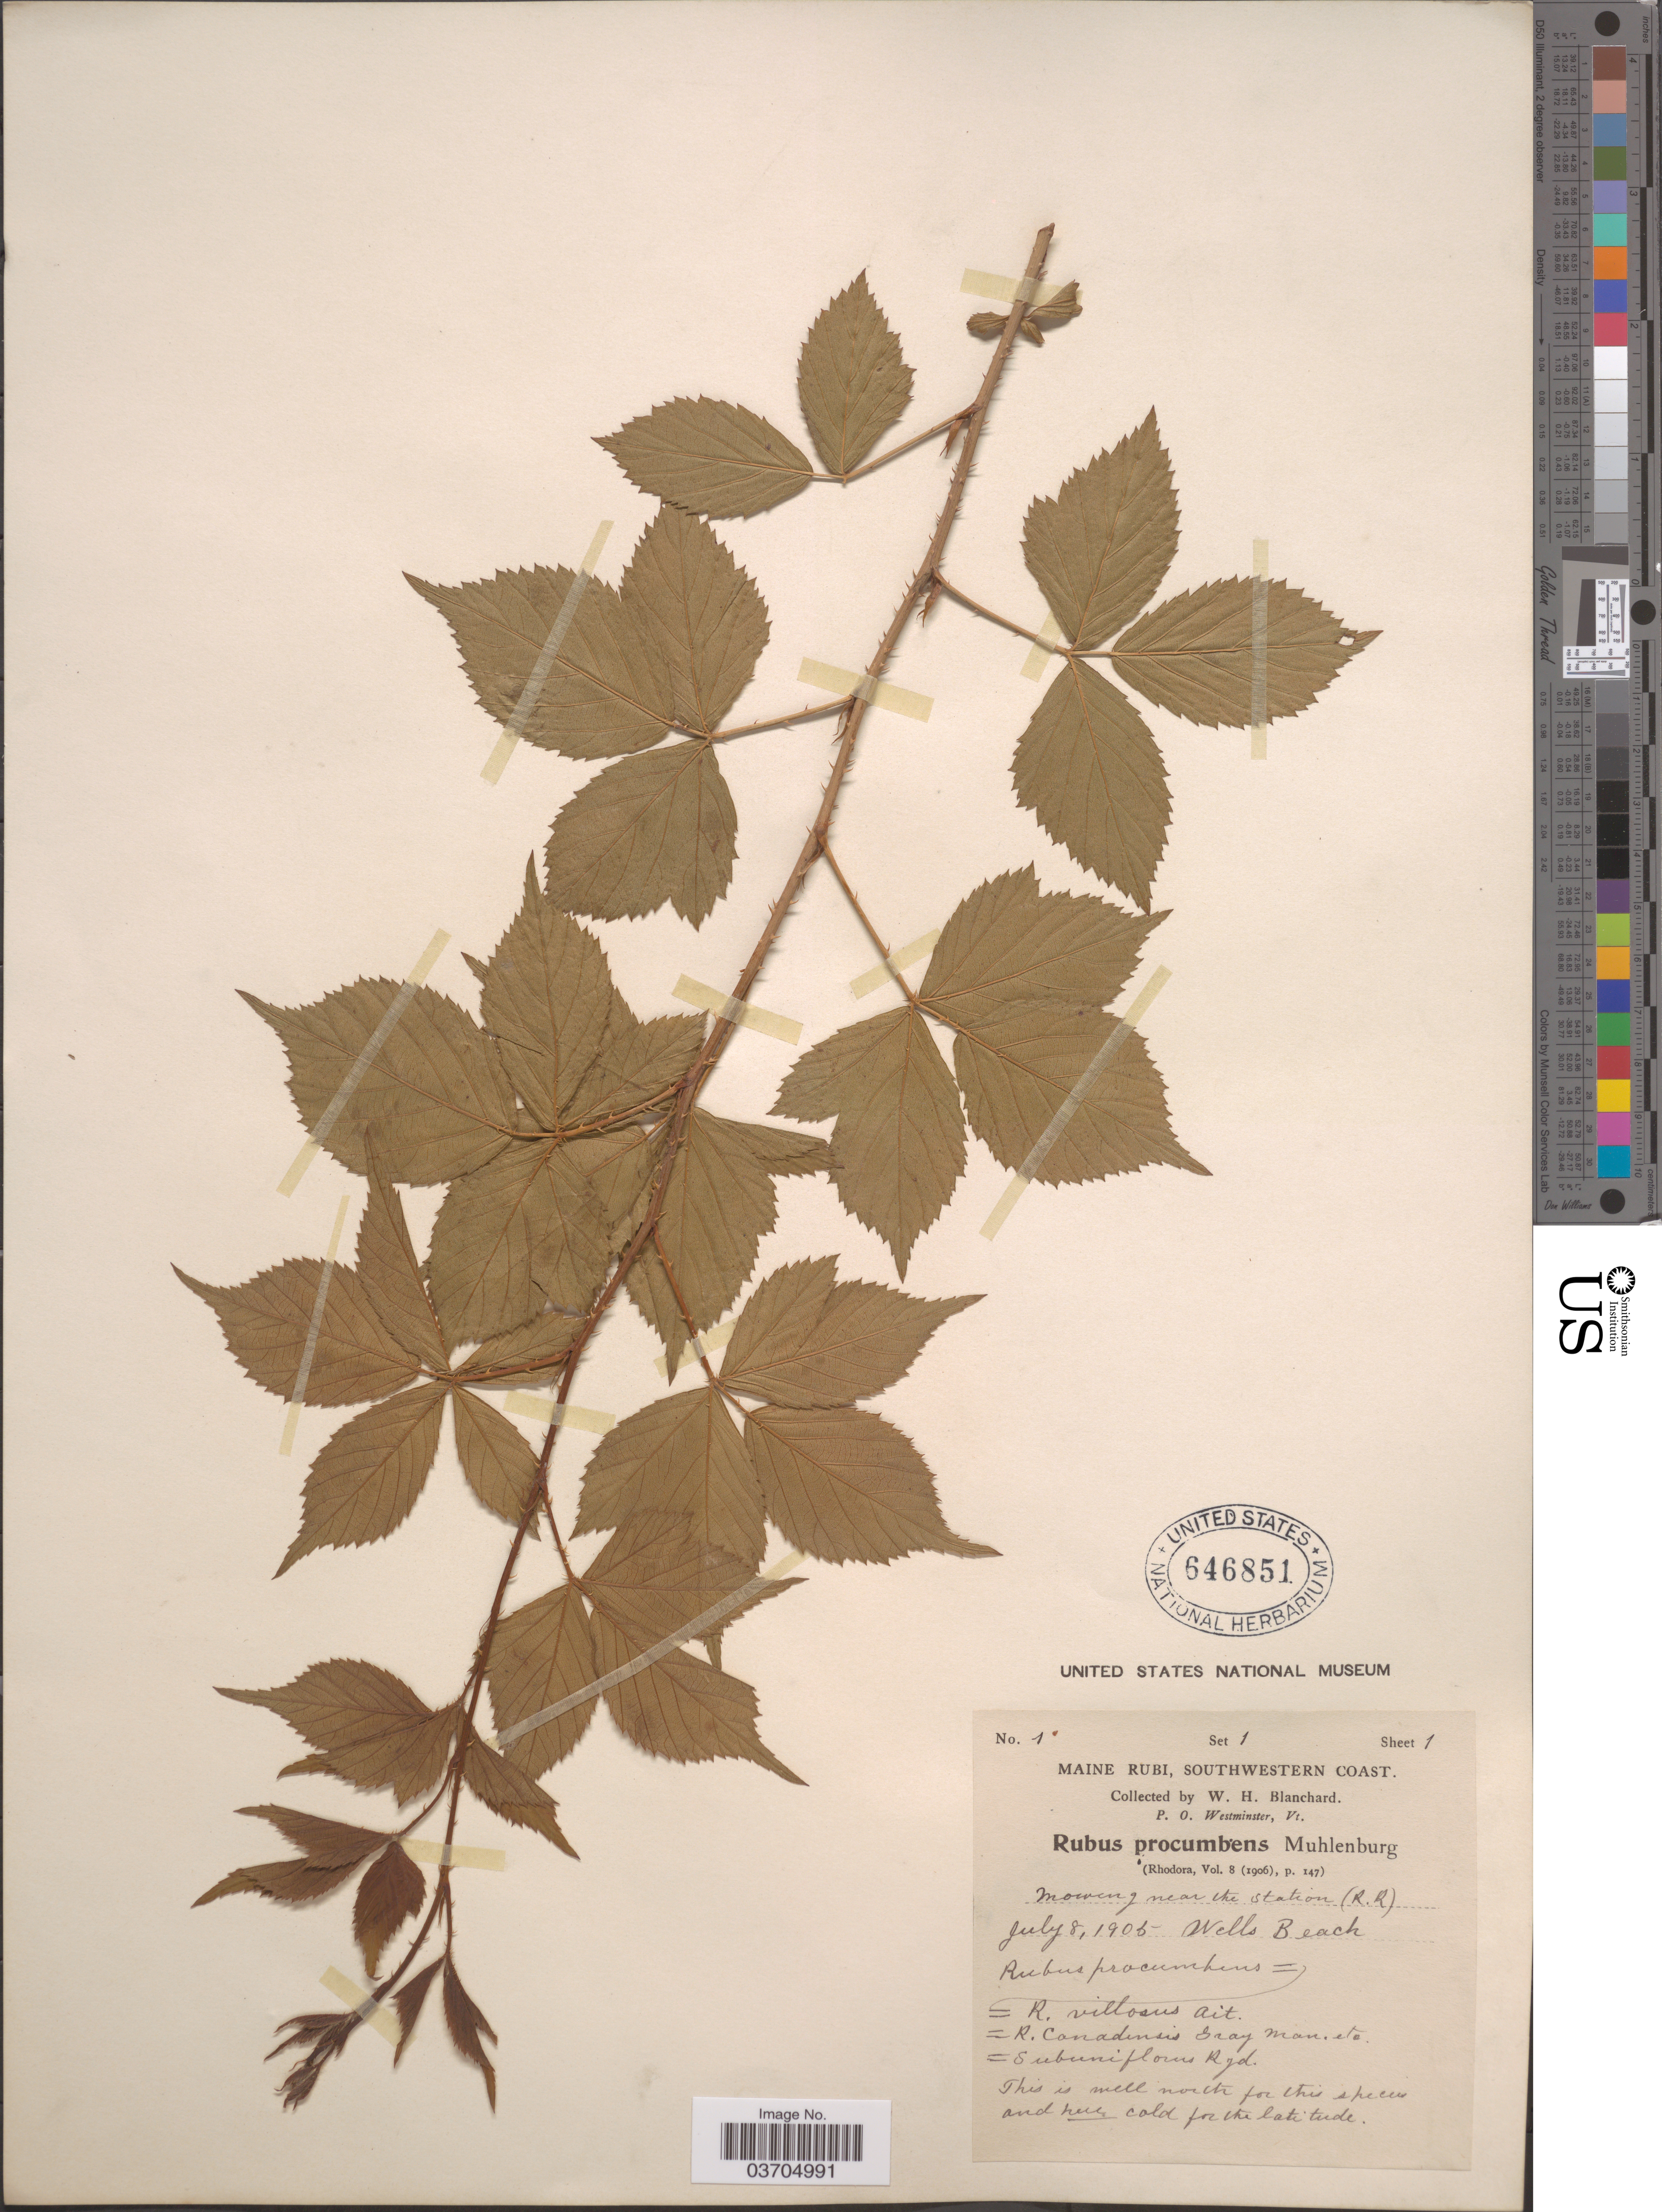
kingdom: Plantae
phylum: Tracheophyta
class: Magnoliopsida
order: Rosales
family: Rosaceae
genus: Rubus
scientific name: Rubus procumbens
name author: Muhl.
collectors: W. H. Blanchard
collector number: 1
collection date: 1905-07-08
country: United States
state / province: Maine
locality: Southwestern Coast. Mowing near the station (R.R.). Wells Beach.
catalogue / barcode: US 646851